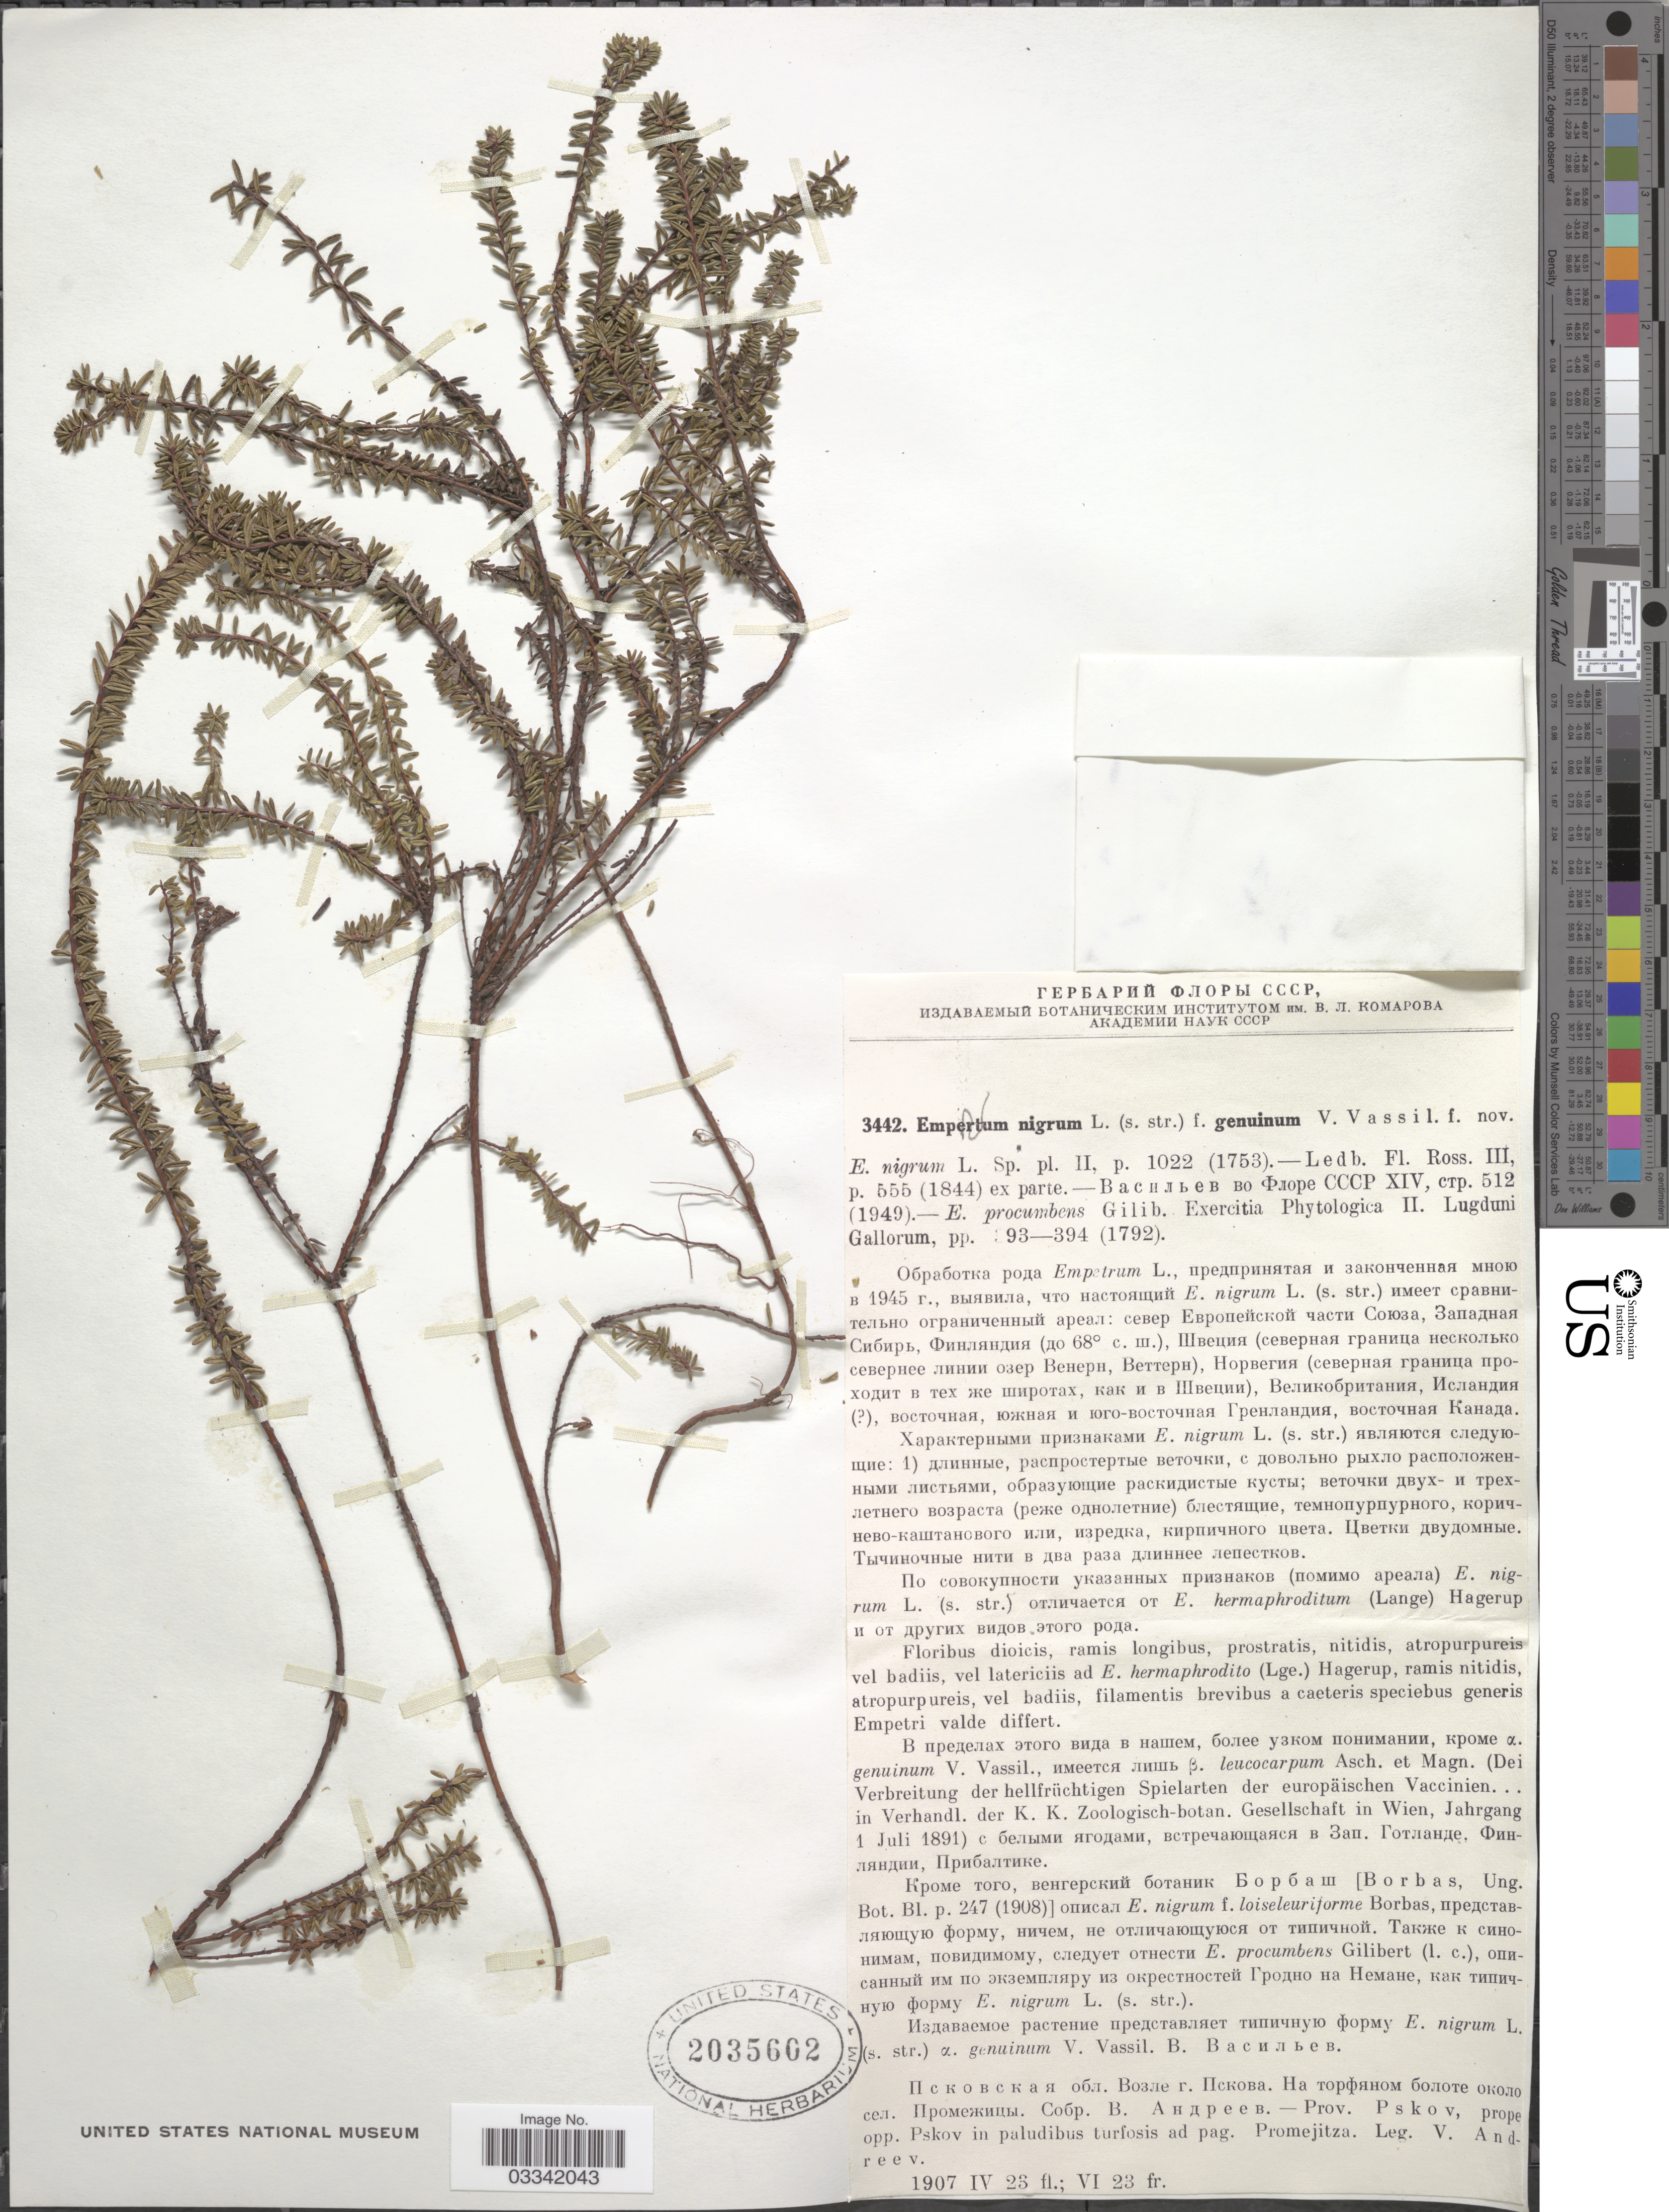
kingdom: Plantae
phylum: Tracheophyta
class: Magnoliopsida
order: Ericales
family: Ericaceae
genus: Empetrum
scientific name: Empetrum nigrum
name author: L.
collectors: V. Andreev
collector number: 3442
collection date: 1907-04-23/1907-06-23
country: Russian Federation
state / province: Pskov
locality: Prov. Pskov, prope opp. Pskov in paludibus turfosis ad pag. Promejitza.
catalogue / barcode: US 2035602